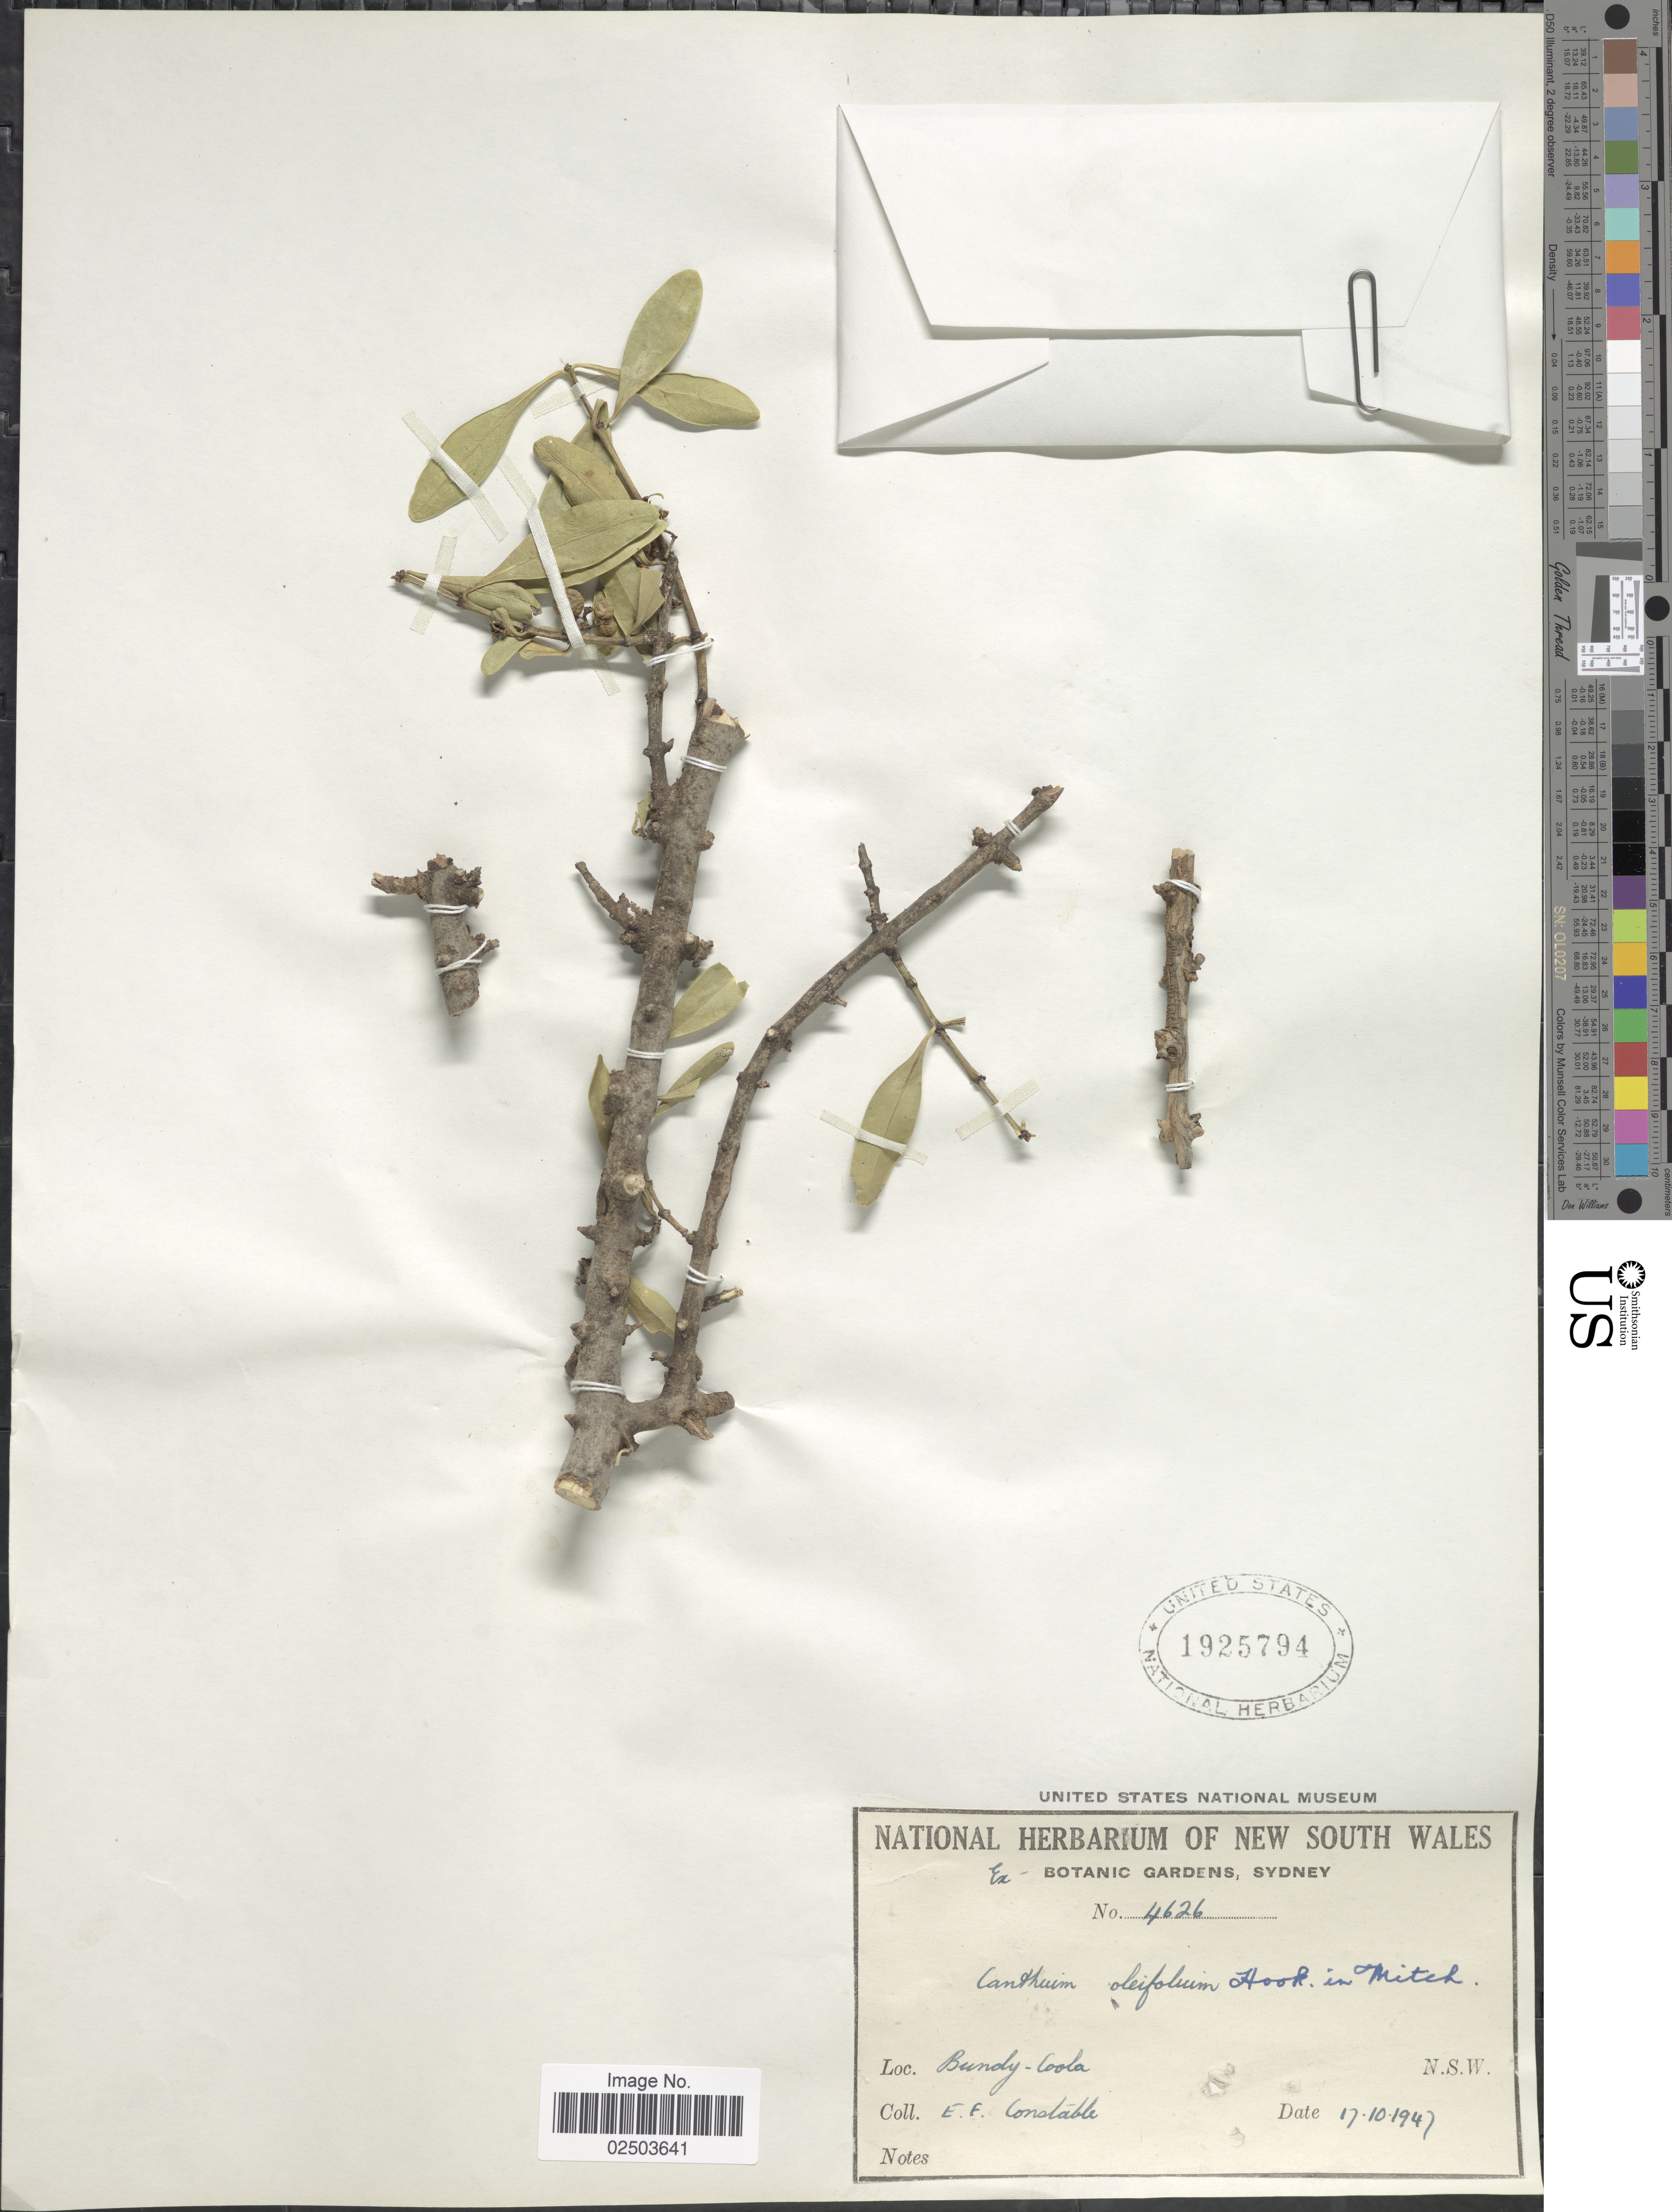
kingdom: Plantae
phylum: Tracheophyta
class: Magnoliopsida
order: Gentianales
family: Rubiaceae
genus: Psydrax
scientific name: Psydrax oleifolia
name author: (Hook.) S. T. Reynolds & R.J.F. Hend.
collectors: E. F. Constable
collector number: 4626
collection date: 1947-10-17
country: Australia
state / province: New South Wales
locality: Bundy - Coola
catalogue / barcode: US 1925794